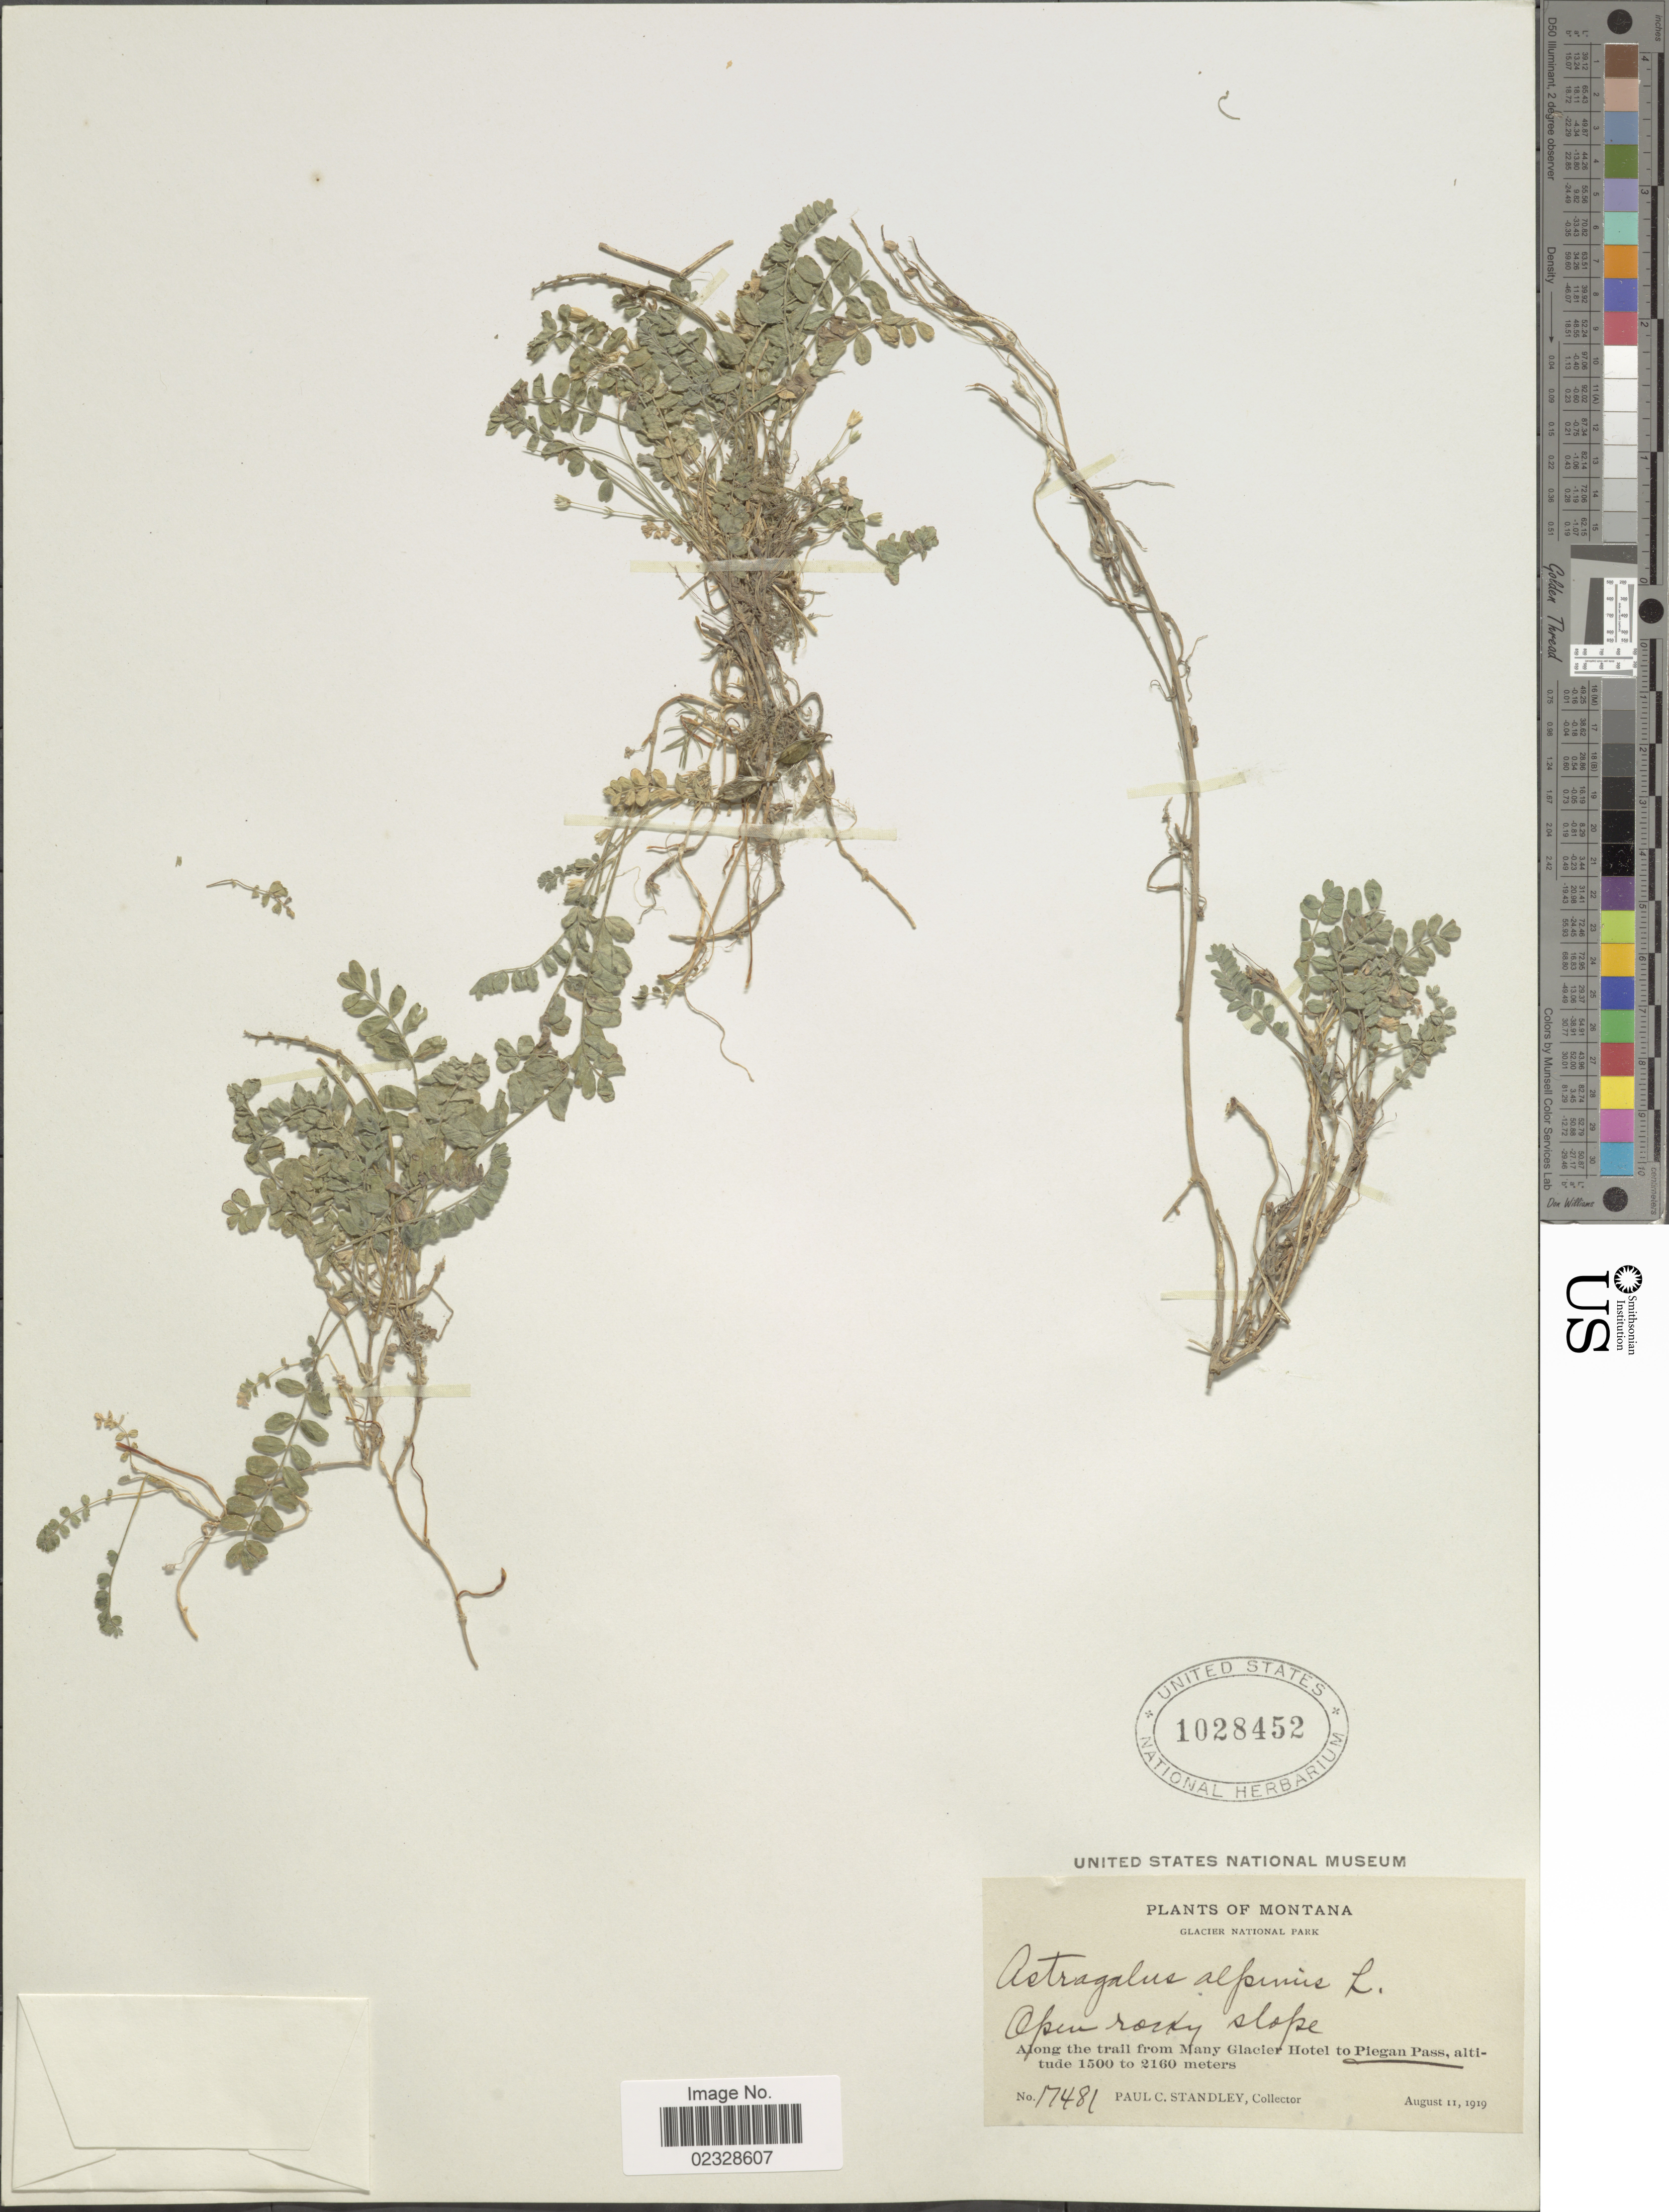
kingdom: Plantae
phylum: Tracheophyta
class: Magnoliopsida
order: Fabales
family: Fabaceae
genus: Astragalus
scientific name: Astragalus alpinus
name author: L.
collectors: P. C. Standley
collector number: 17481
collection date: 1919-08-11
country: United States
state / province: Montana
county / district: Glacier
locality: Glacier National Park. Along the trail from Many Glacier Hotel to Piegan Pass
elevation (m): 1500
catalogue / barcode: US 1028452